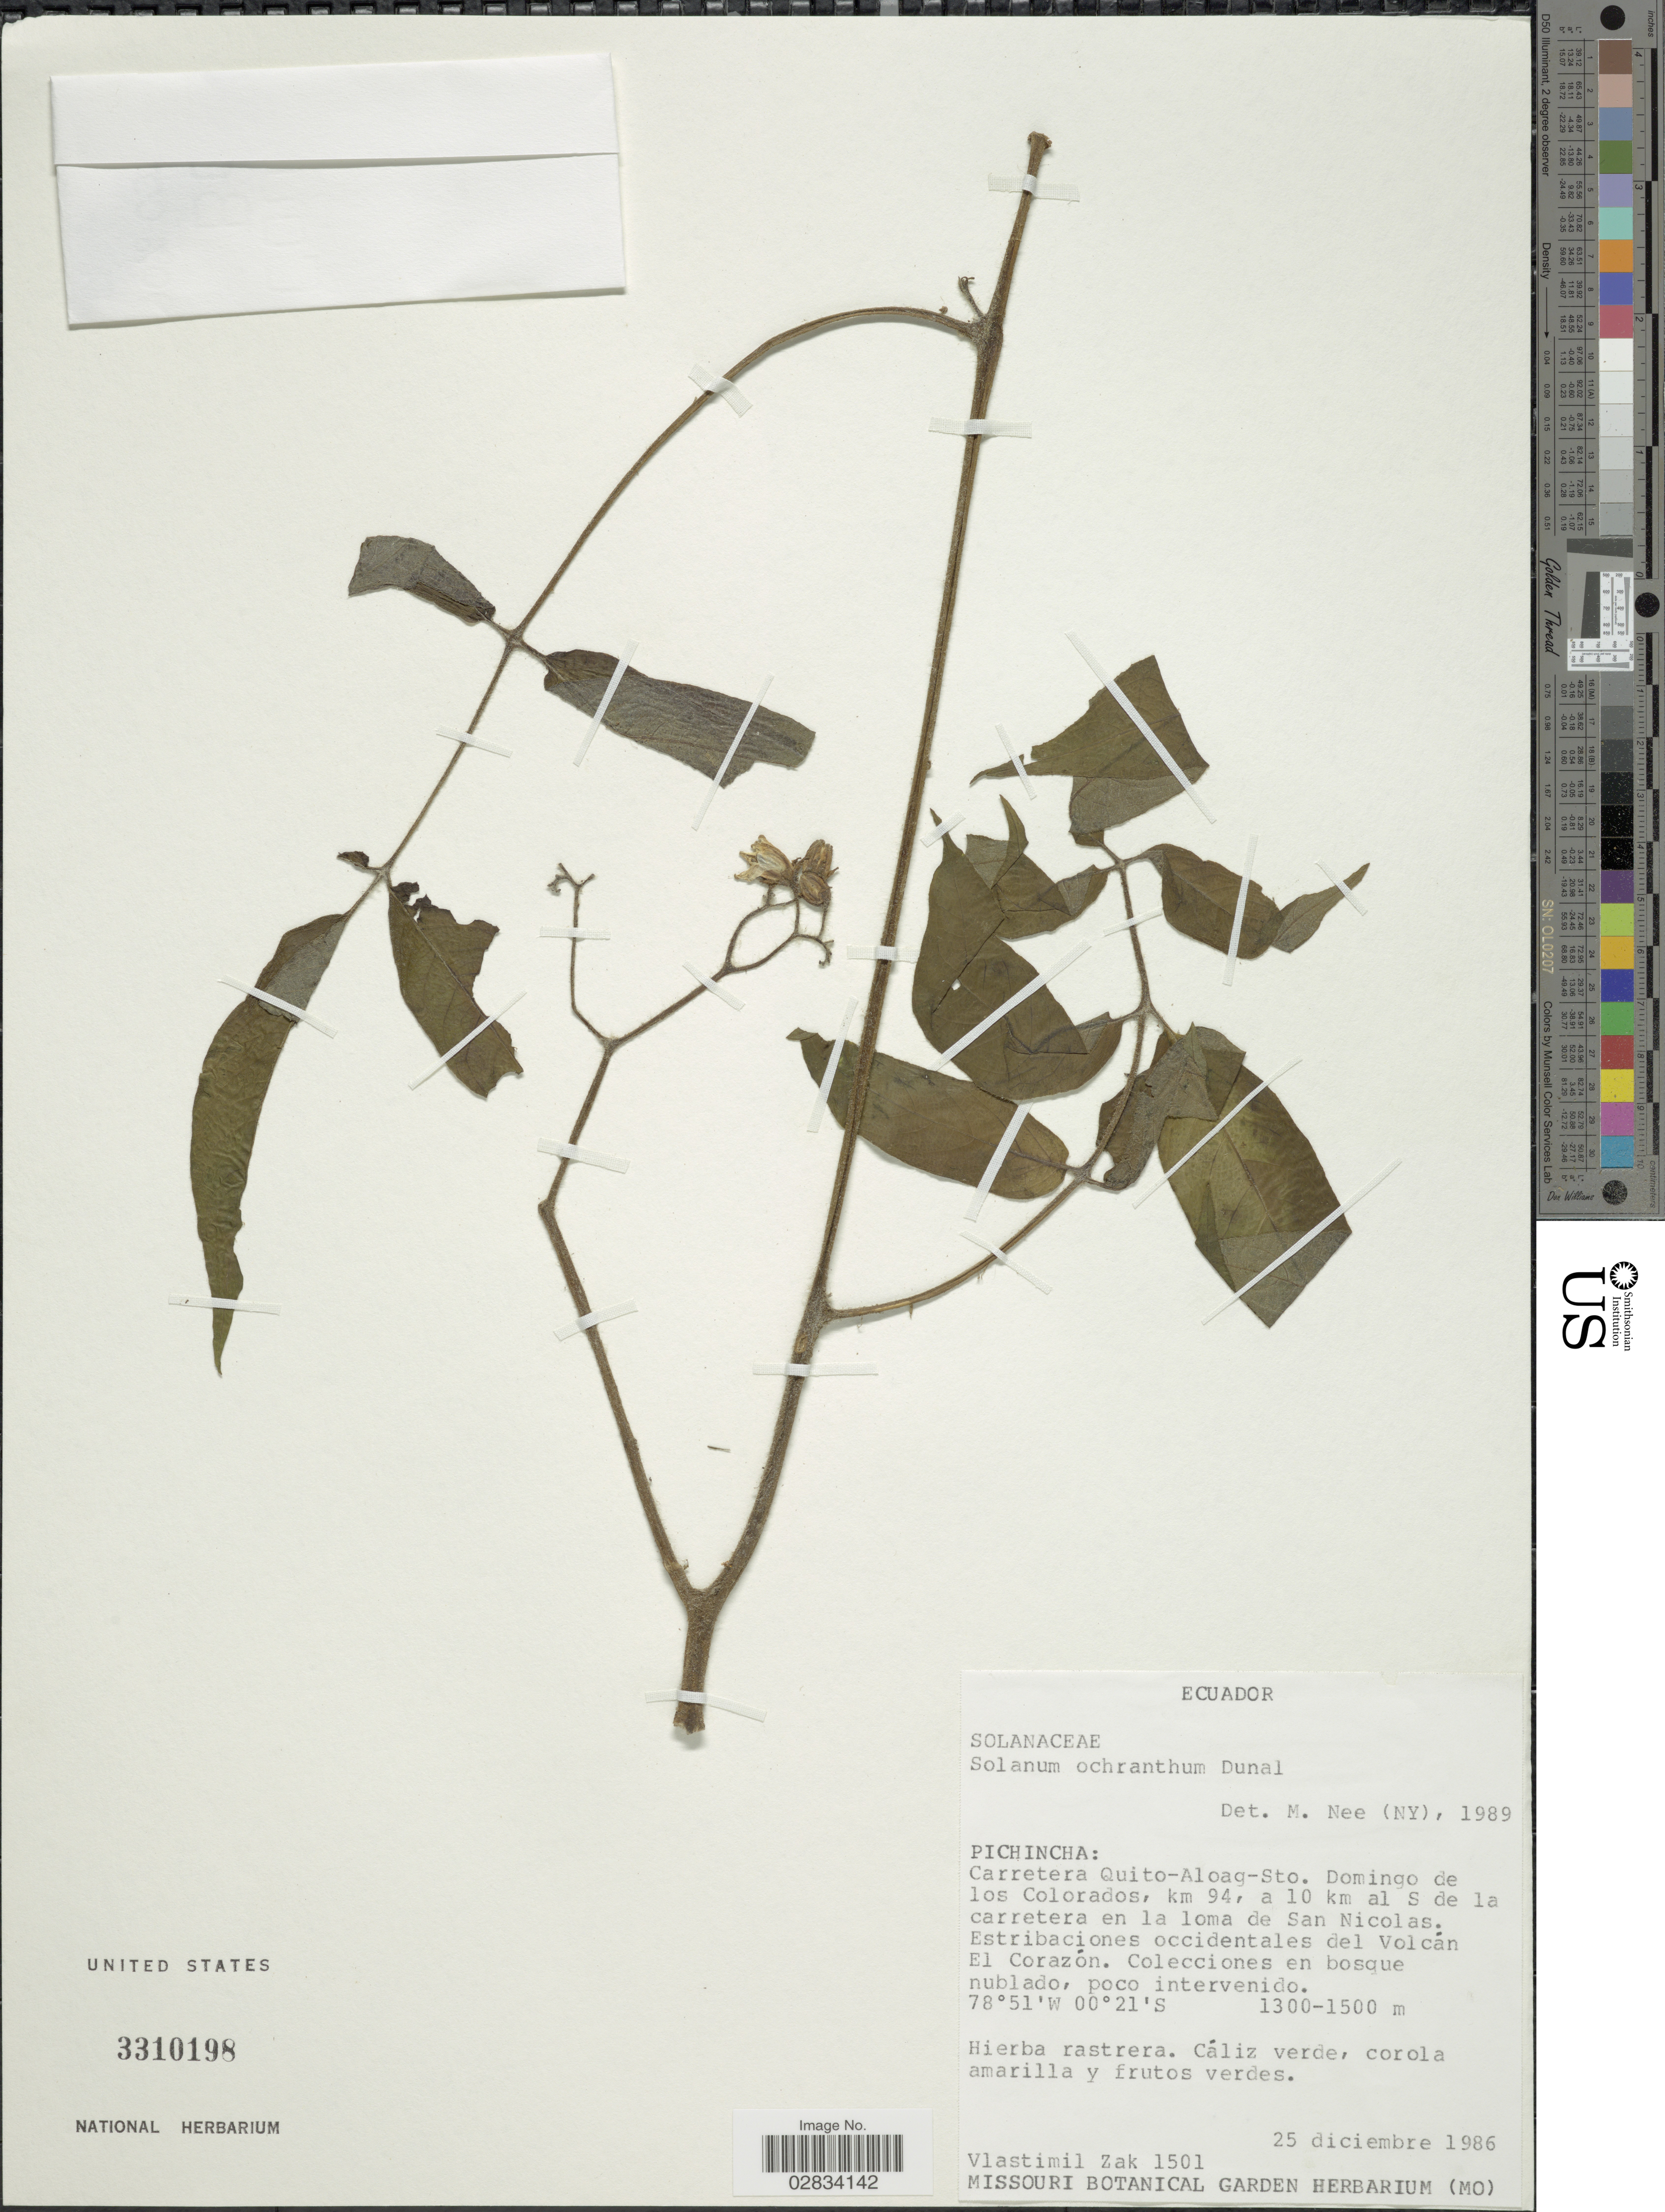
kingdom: Plantae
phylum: Tracheophyta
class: Magnoliopsida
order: Solanales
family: Solanaceae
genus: Solanum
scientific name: Solanum ochranthum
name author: Dunal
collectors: V. Zak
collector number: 1501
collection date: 1986-12-25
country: Ecuador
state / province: Pichincha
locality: Carretera Quito-Aloag-Sto., Domingo de los Colorados, km 94, a 10 km al S de la carretera en la loma de San Nicolas, Estribaciones occidentales del Volcán El Corazón.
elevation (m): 1300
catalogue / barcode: US 3310198